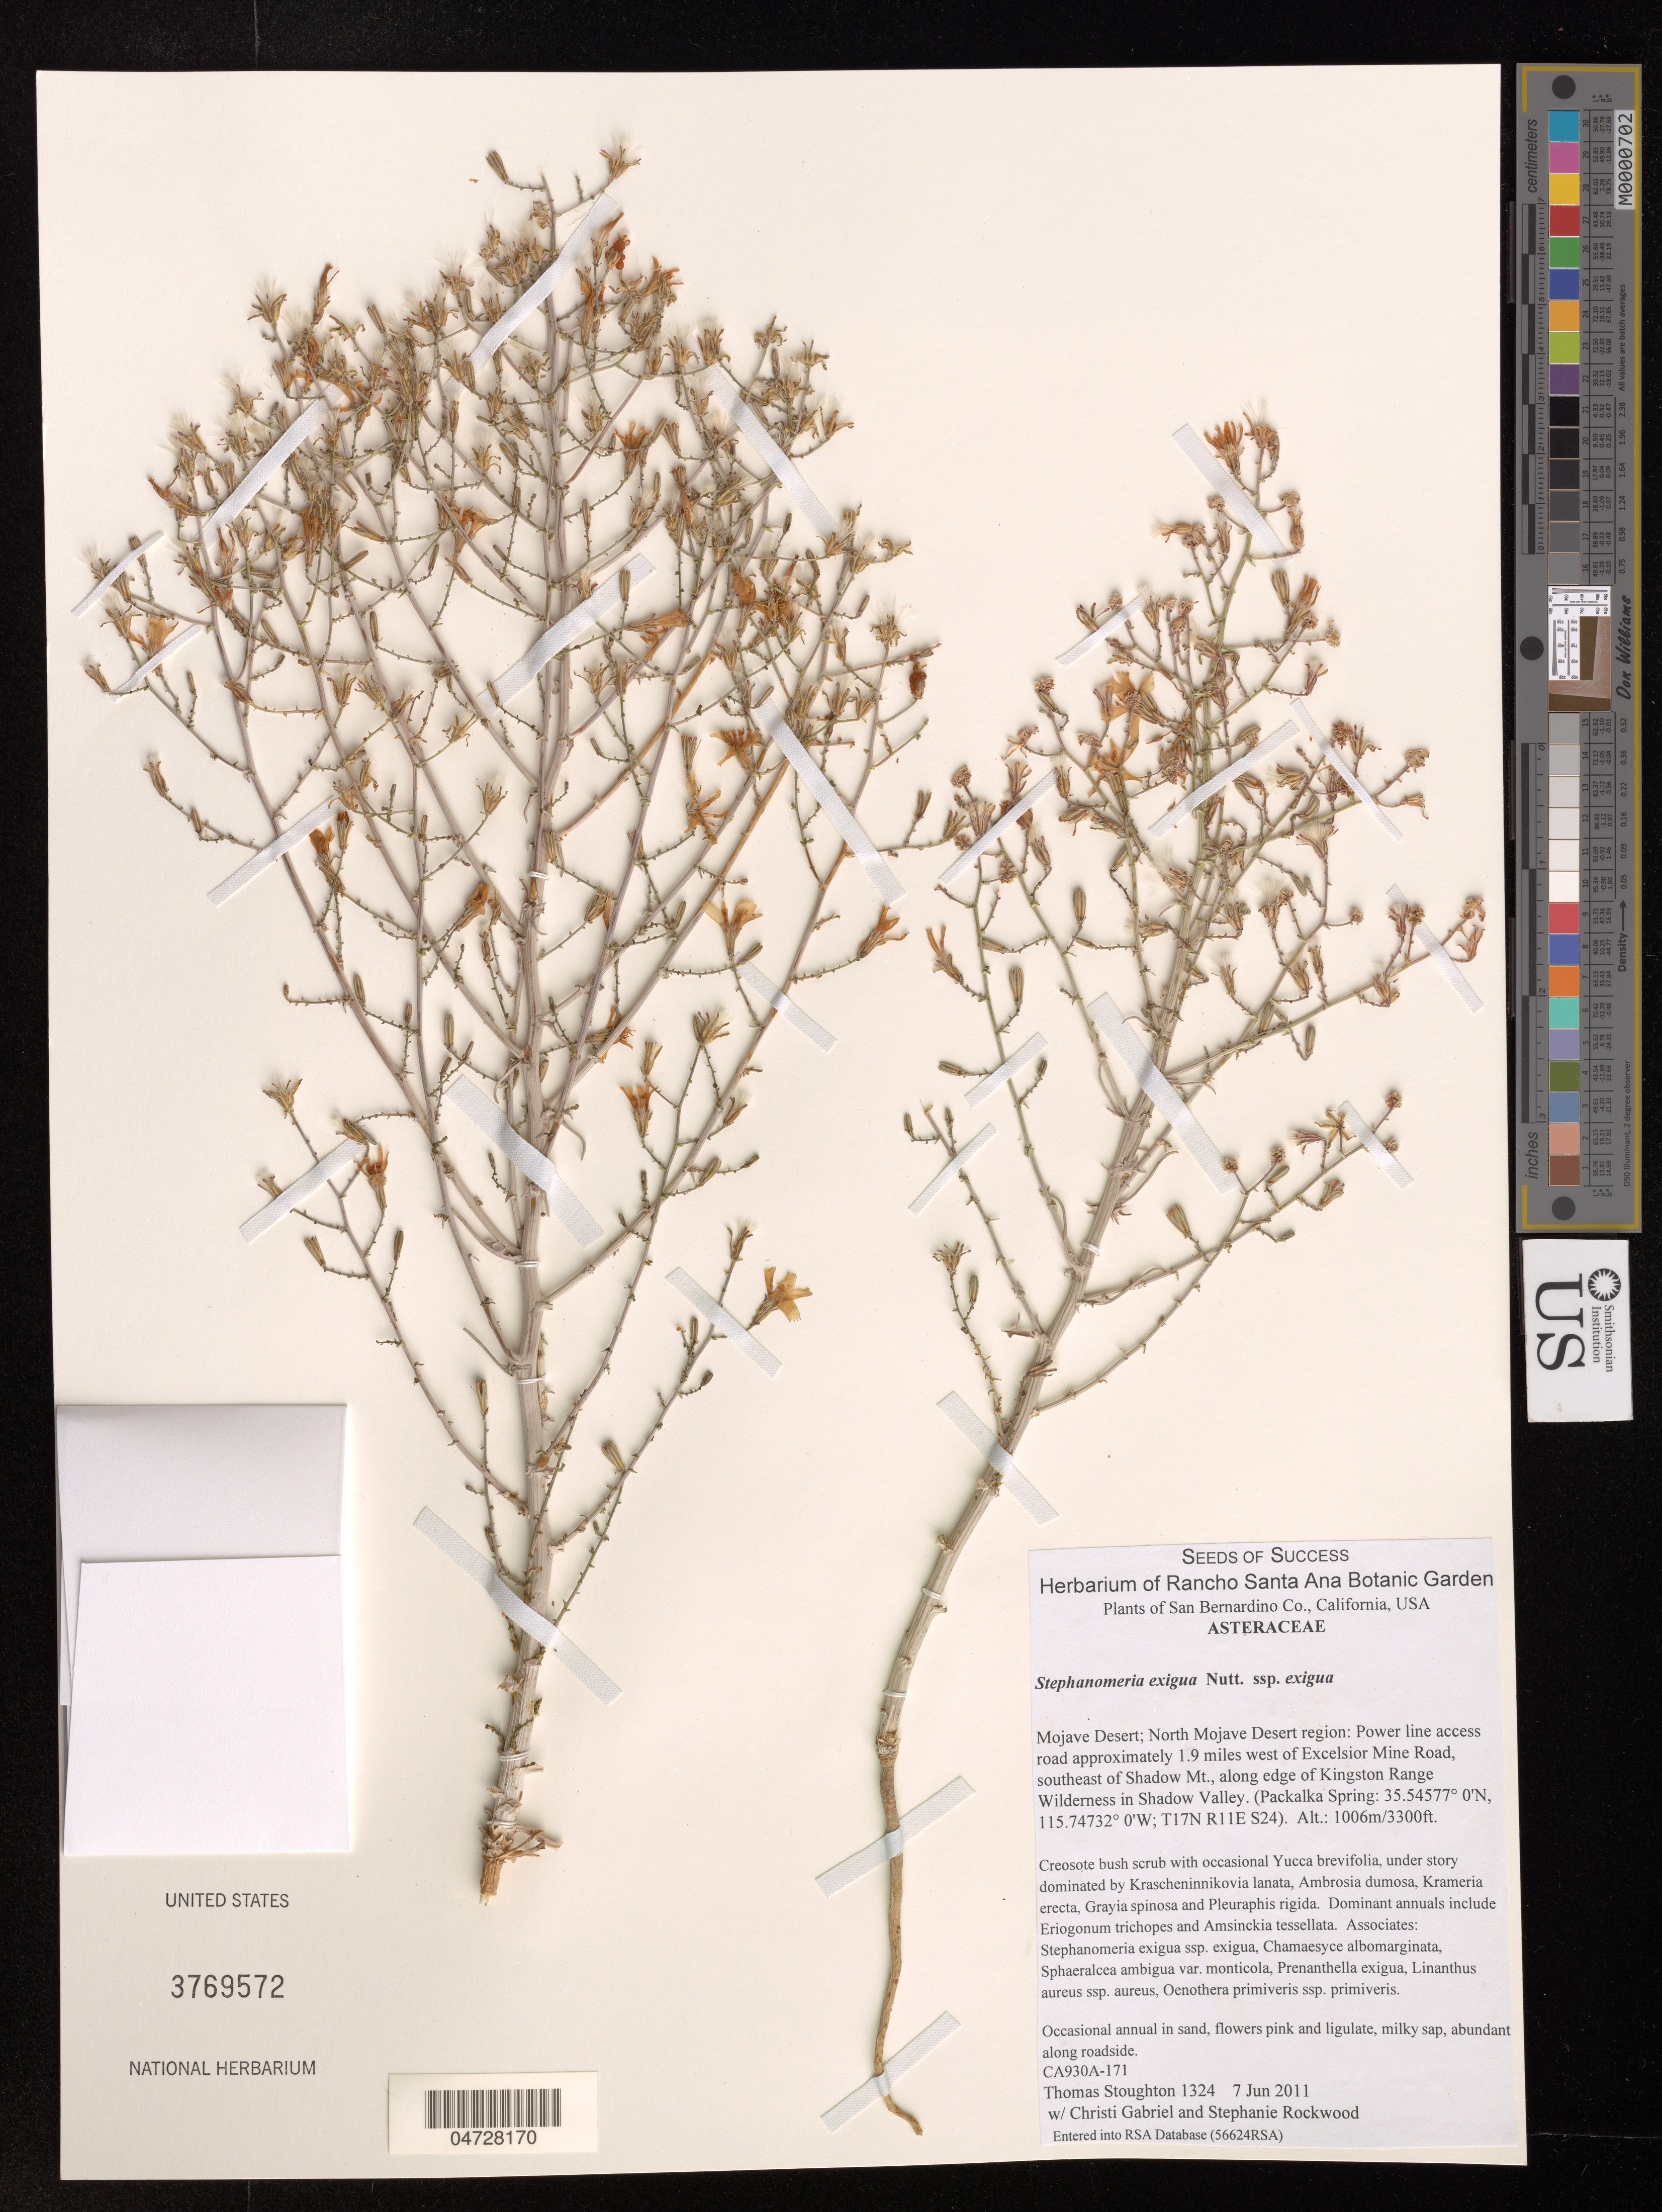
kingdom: Plantae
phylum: Tracheophyta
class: Magnoliopsida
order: Asterales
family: Asteraceae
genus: Stephanomeria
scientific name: Stephanomeria exigua subsp. exigua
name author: Nutt.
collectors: T. Stoughton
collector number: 1324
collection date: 2011-06-07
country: United States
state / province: California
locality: San Bernardino Co., Mojave Desert; North Mojave Desert region: Power line access road approximately 1.9 miles west of Excelsior Mine Road, southeast of Shadow Mt., along edge of Kingston Range Wilderness in Shadow Valley.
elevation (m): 1006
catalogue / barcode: US 3769572